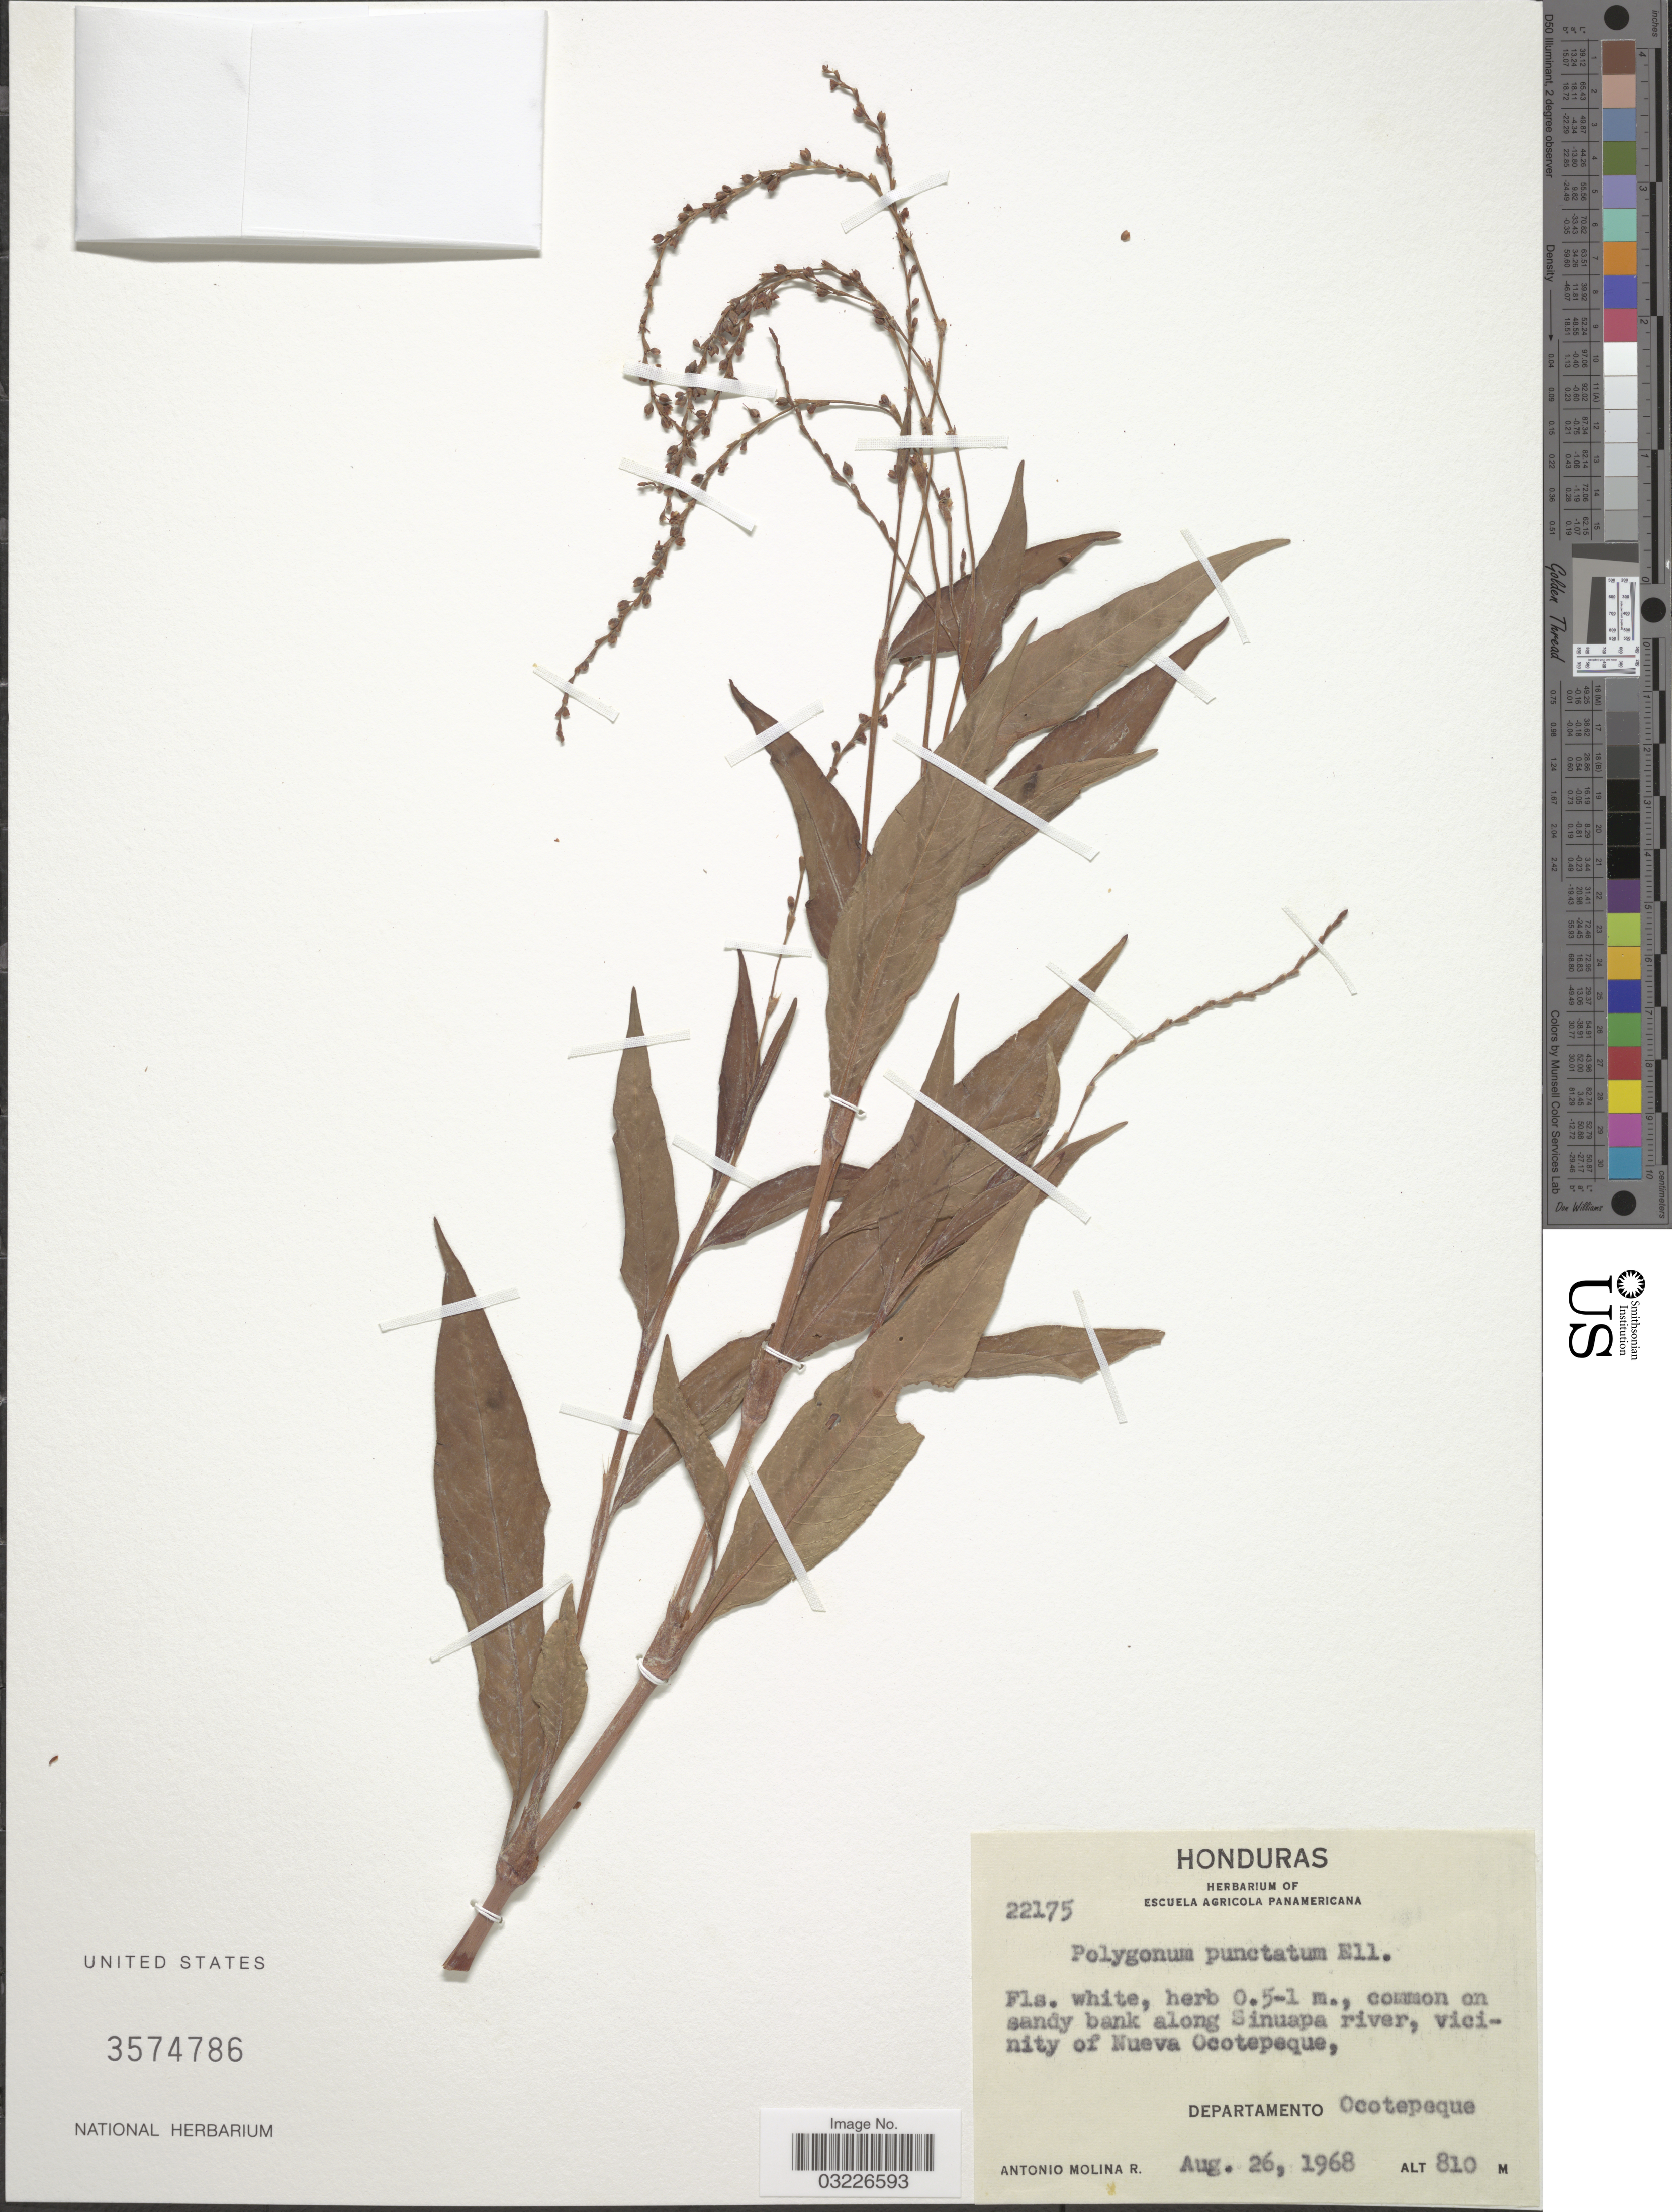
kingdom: Plantae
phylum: Tracheophyta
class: Magnoliopsida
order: Caryophyllales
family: Polygonaceae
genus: Polygonum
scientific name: Polygonum opelousanum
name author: Riddell ex Small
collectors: A. Molina R.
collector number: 22175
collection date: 1968-08-26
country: Honduras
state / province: Ocotepeque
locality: Sandy bank along Sinuapa river, vicinity of Nueva Ocotepeque, Departamento Ocotepeque.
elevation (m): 810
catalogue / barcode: US 3574786